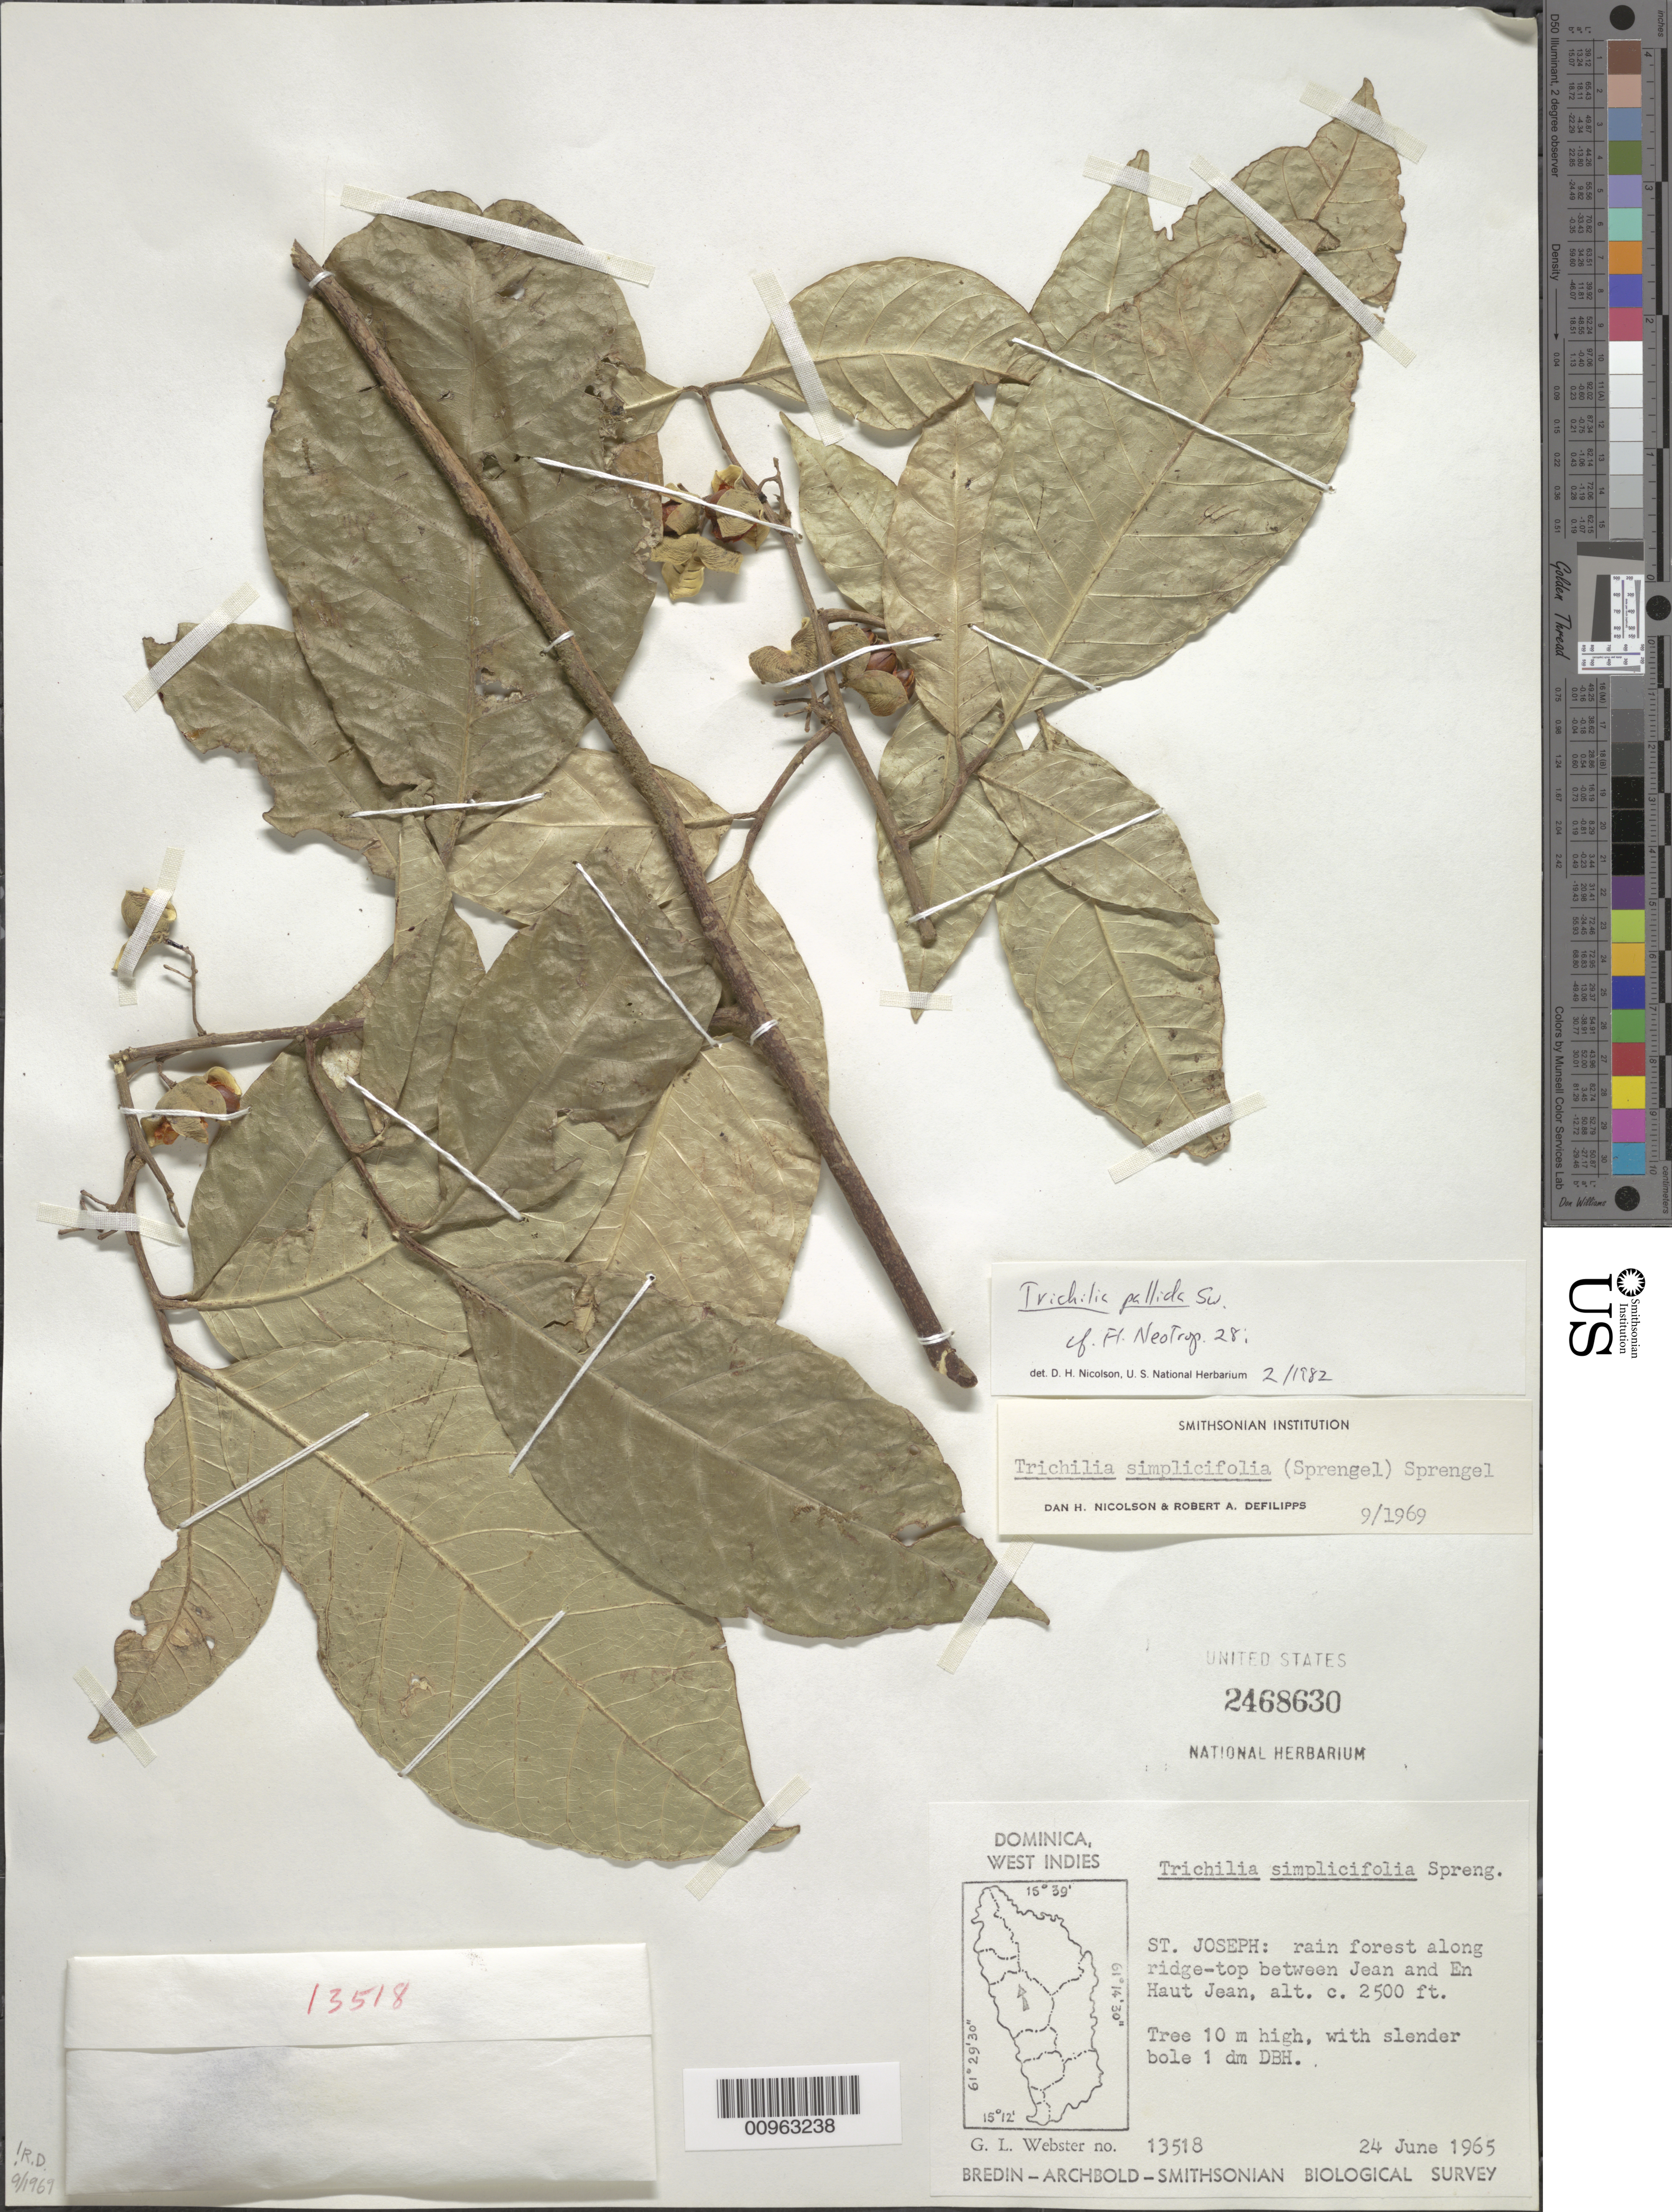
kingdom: Plantae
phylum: Tracheophyta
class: Magnoliopsida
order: Sapindales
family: Meliaceae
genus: Trichilia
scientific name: Trichilia pallida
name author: Sw.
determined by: Nicolson, Dan H.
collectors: G. L. Webster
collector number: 13518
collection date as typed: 24 Jun 1965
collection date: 1965-06-24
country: Dominica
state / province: St. Joseph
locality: Along ridge-top between Jean and En Haut Jean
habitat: Ran forest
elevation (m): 762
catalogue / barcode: US 2468630